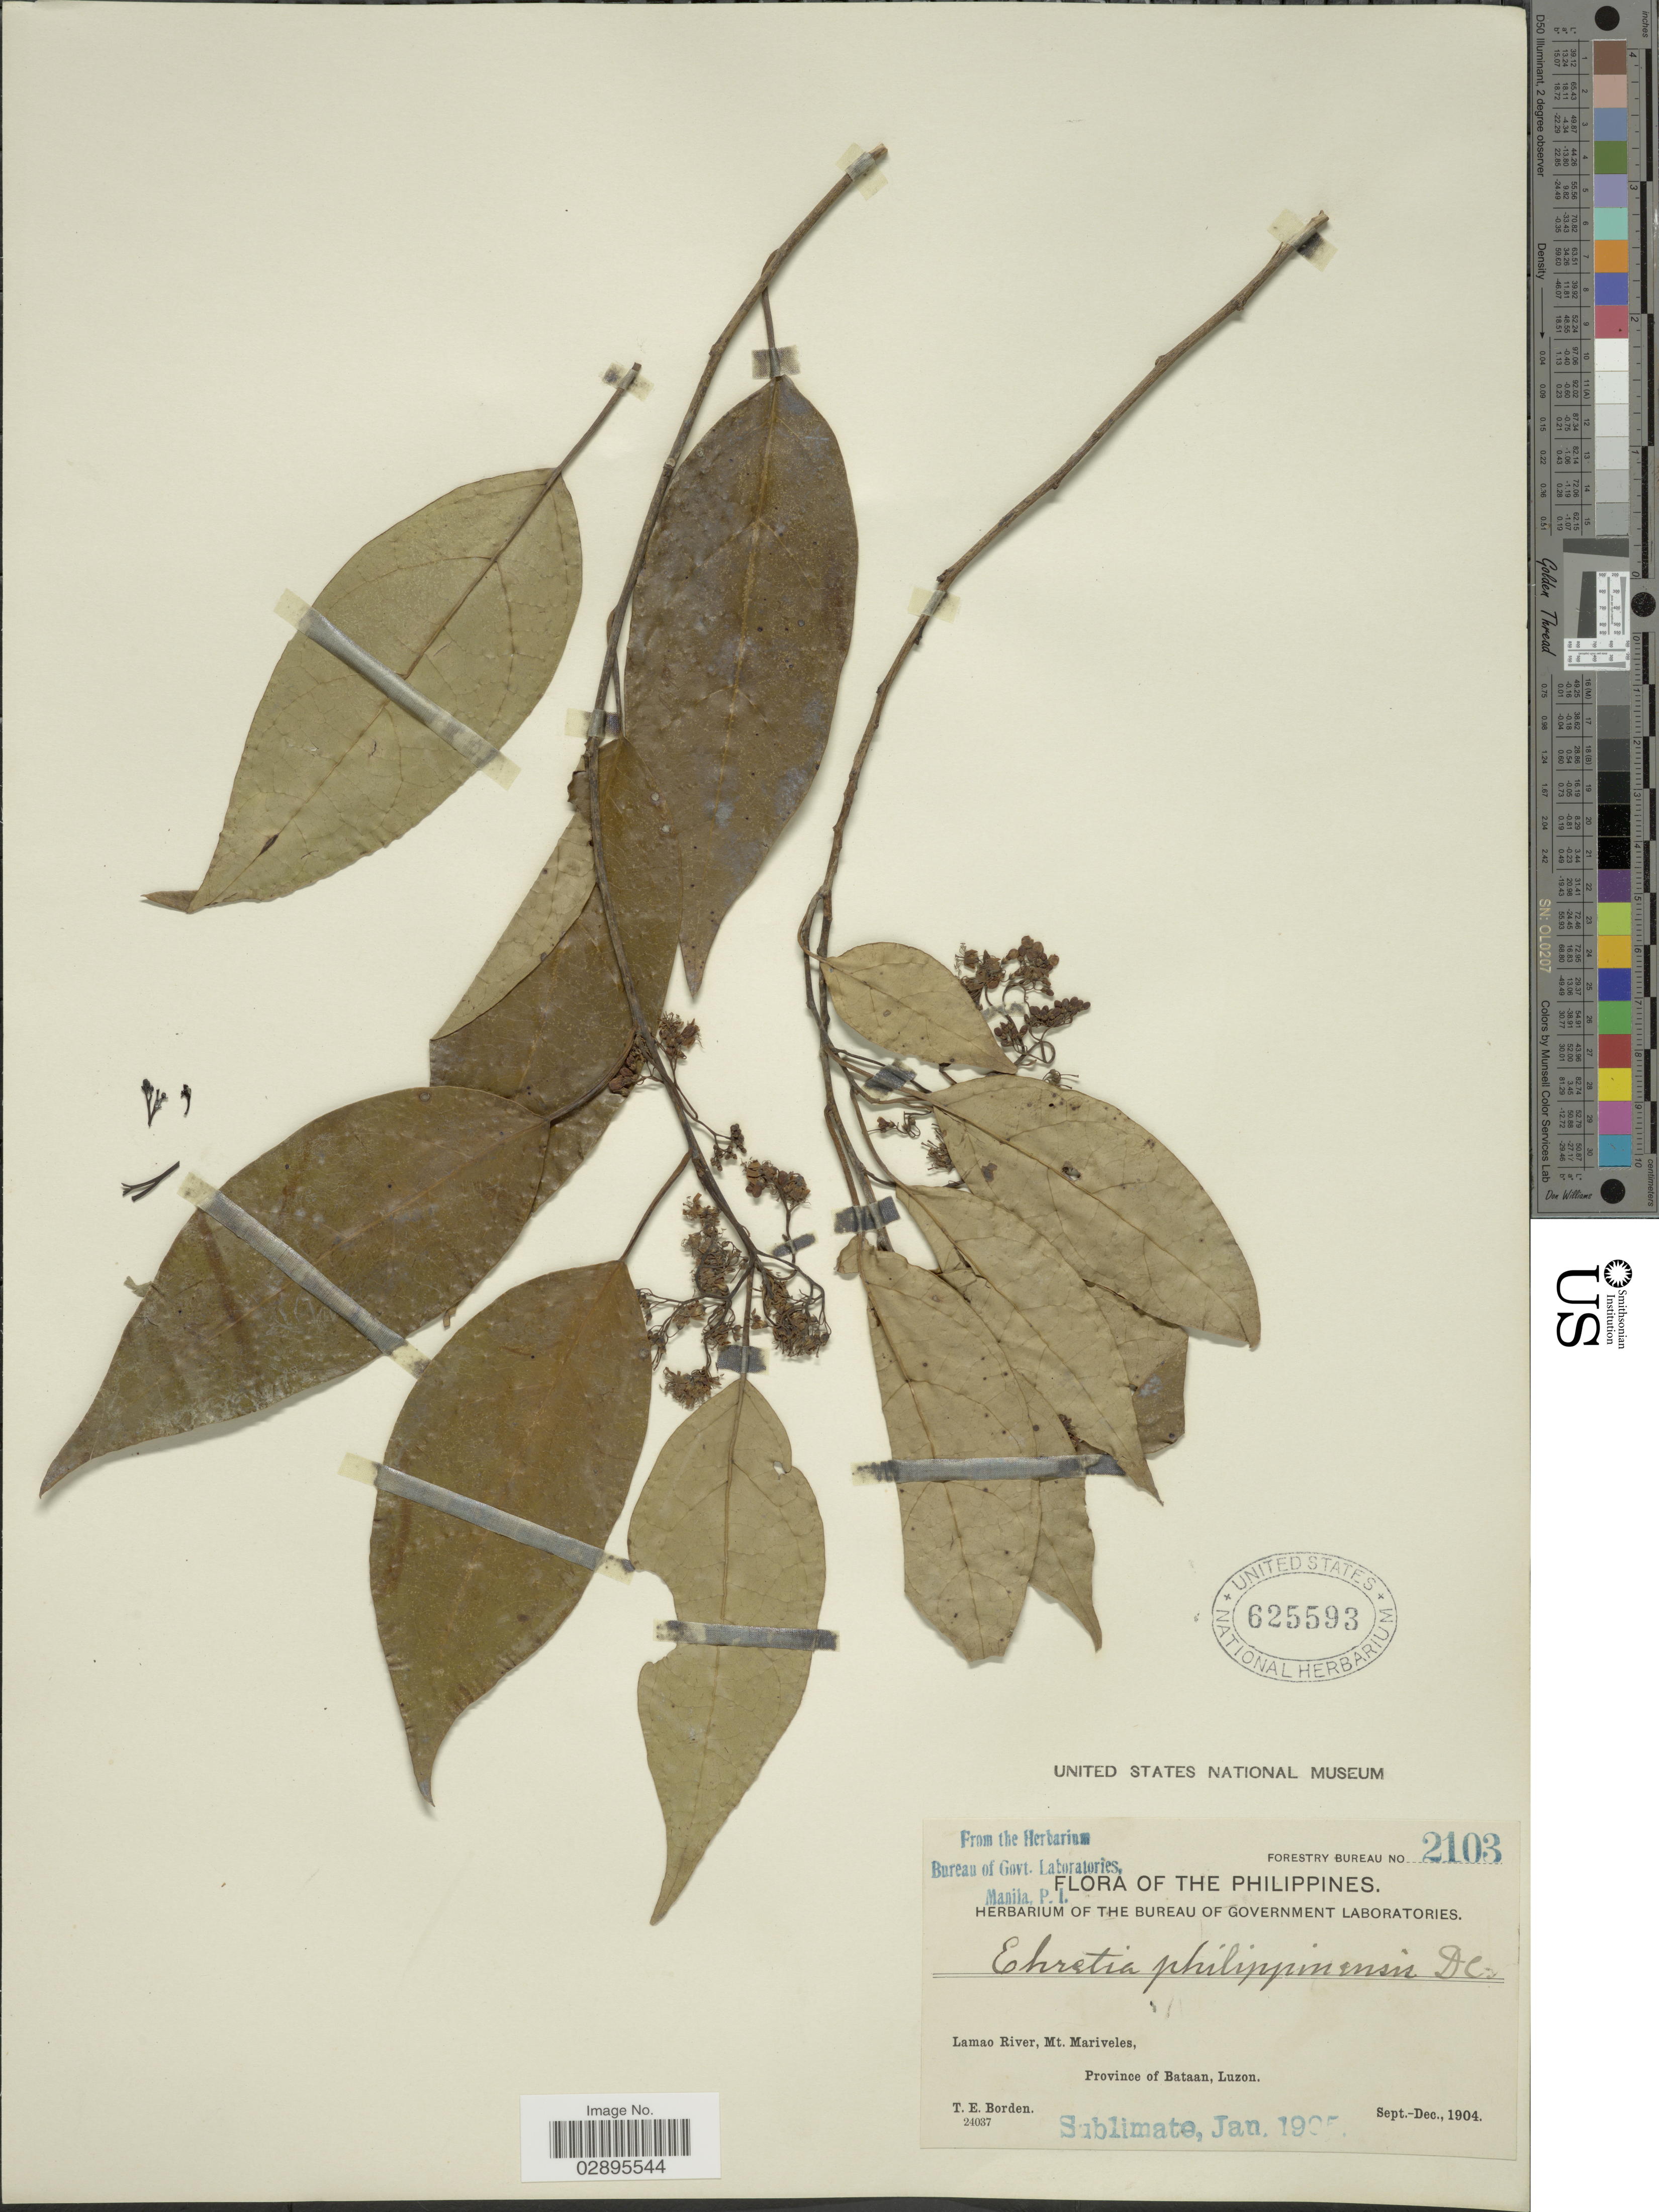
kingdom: Plantae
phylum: Tracheophyta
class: Magnoliopsida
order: Boraginales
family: Ehretiaceae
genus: Ehretia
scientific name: Ehretia philippinensis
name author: A. DC.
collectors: T. E. Borden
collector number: Forestry Bureau 2103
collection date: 1904-09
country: Philippines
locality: Lamao River, Mt. Mariveles, Province of Bataan, Luzon.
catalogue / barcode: US 625593